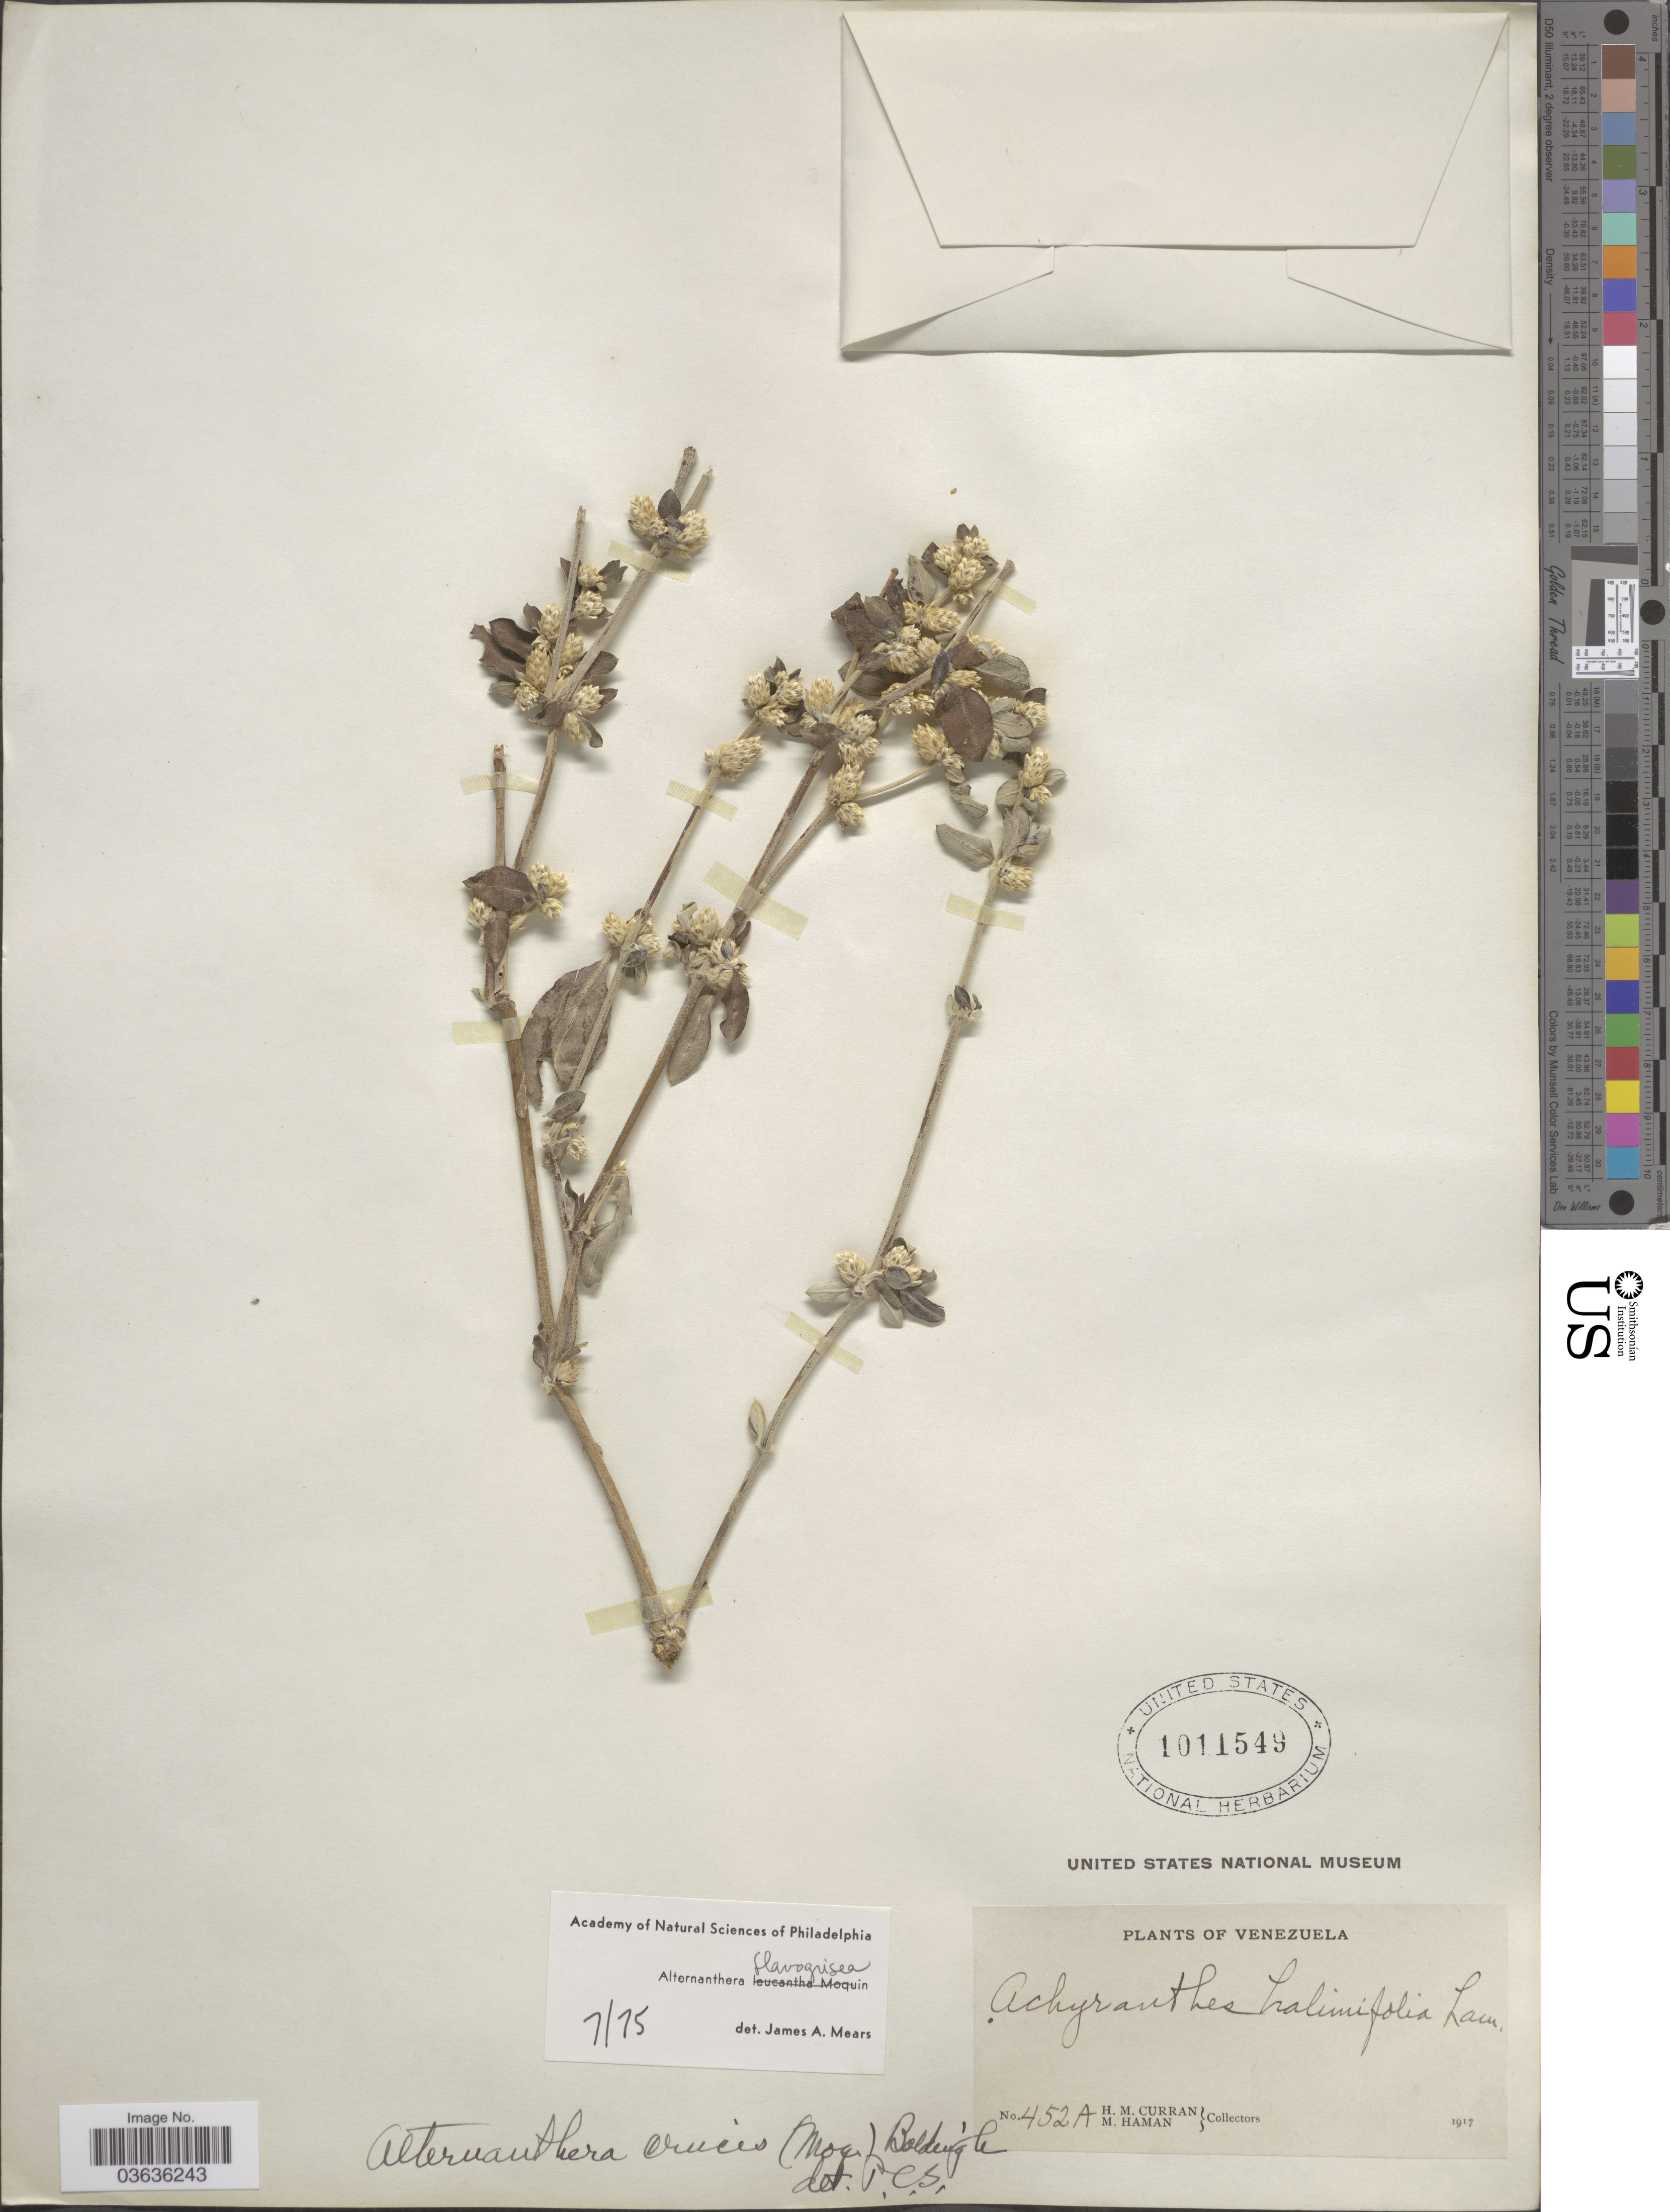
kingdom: Plantae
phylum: Tracheophyta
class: Magnoliopsida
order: Caryophyllales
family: Amaranthaceae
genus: Alternanthera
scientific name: Alternanthera flavogrisea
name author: Urb.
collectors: H. M. Curran & M. Haman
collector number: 452A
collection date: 1917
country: Venezuela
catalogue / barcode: US 1011549